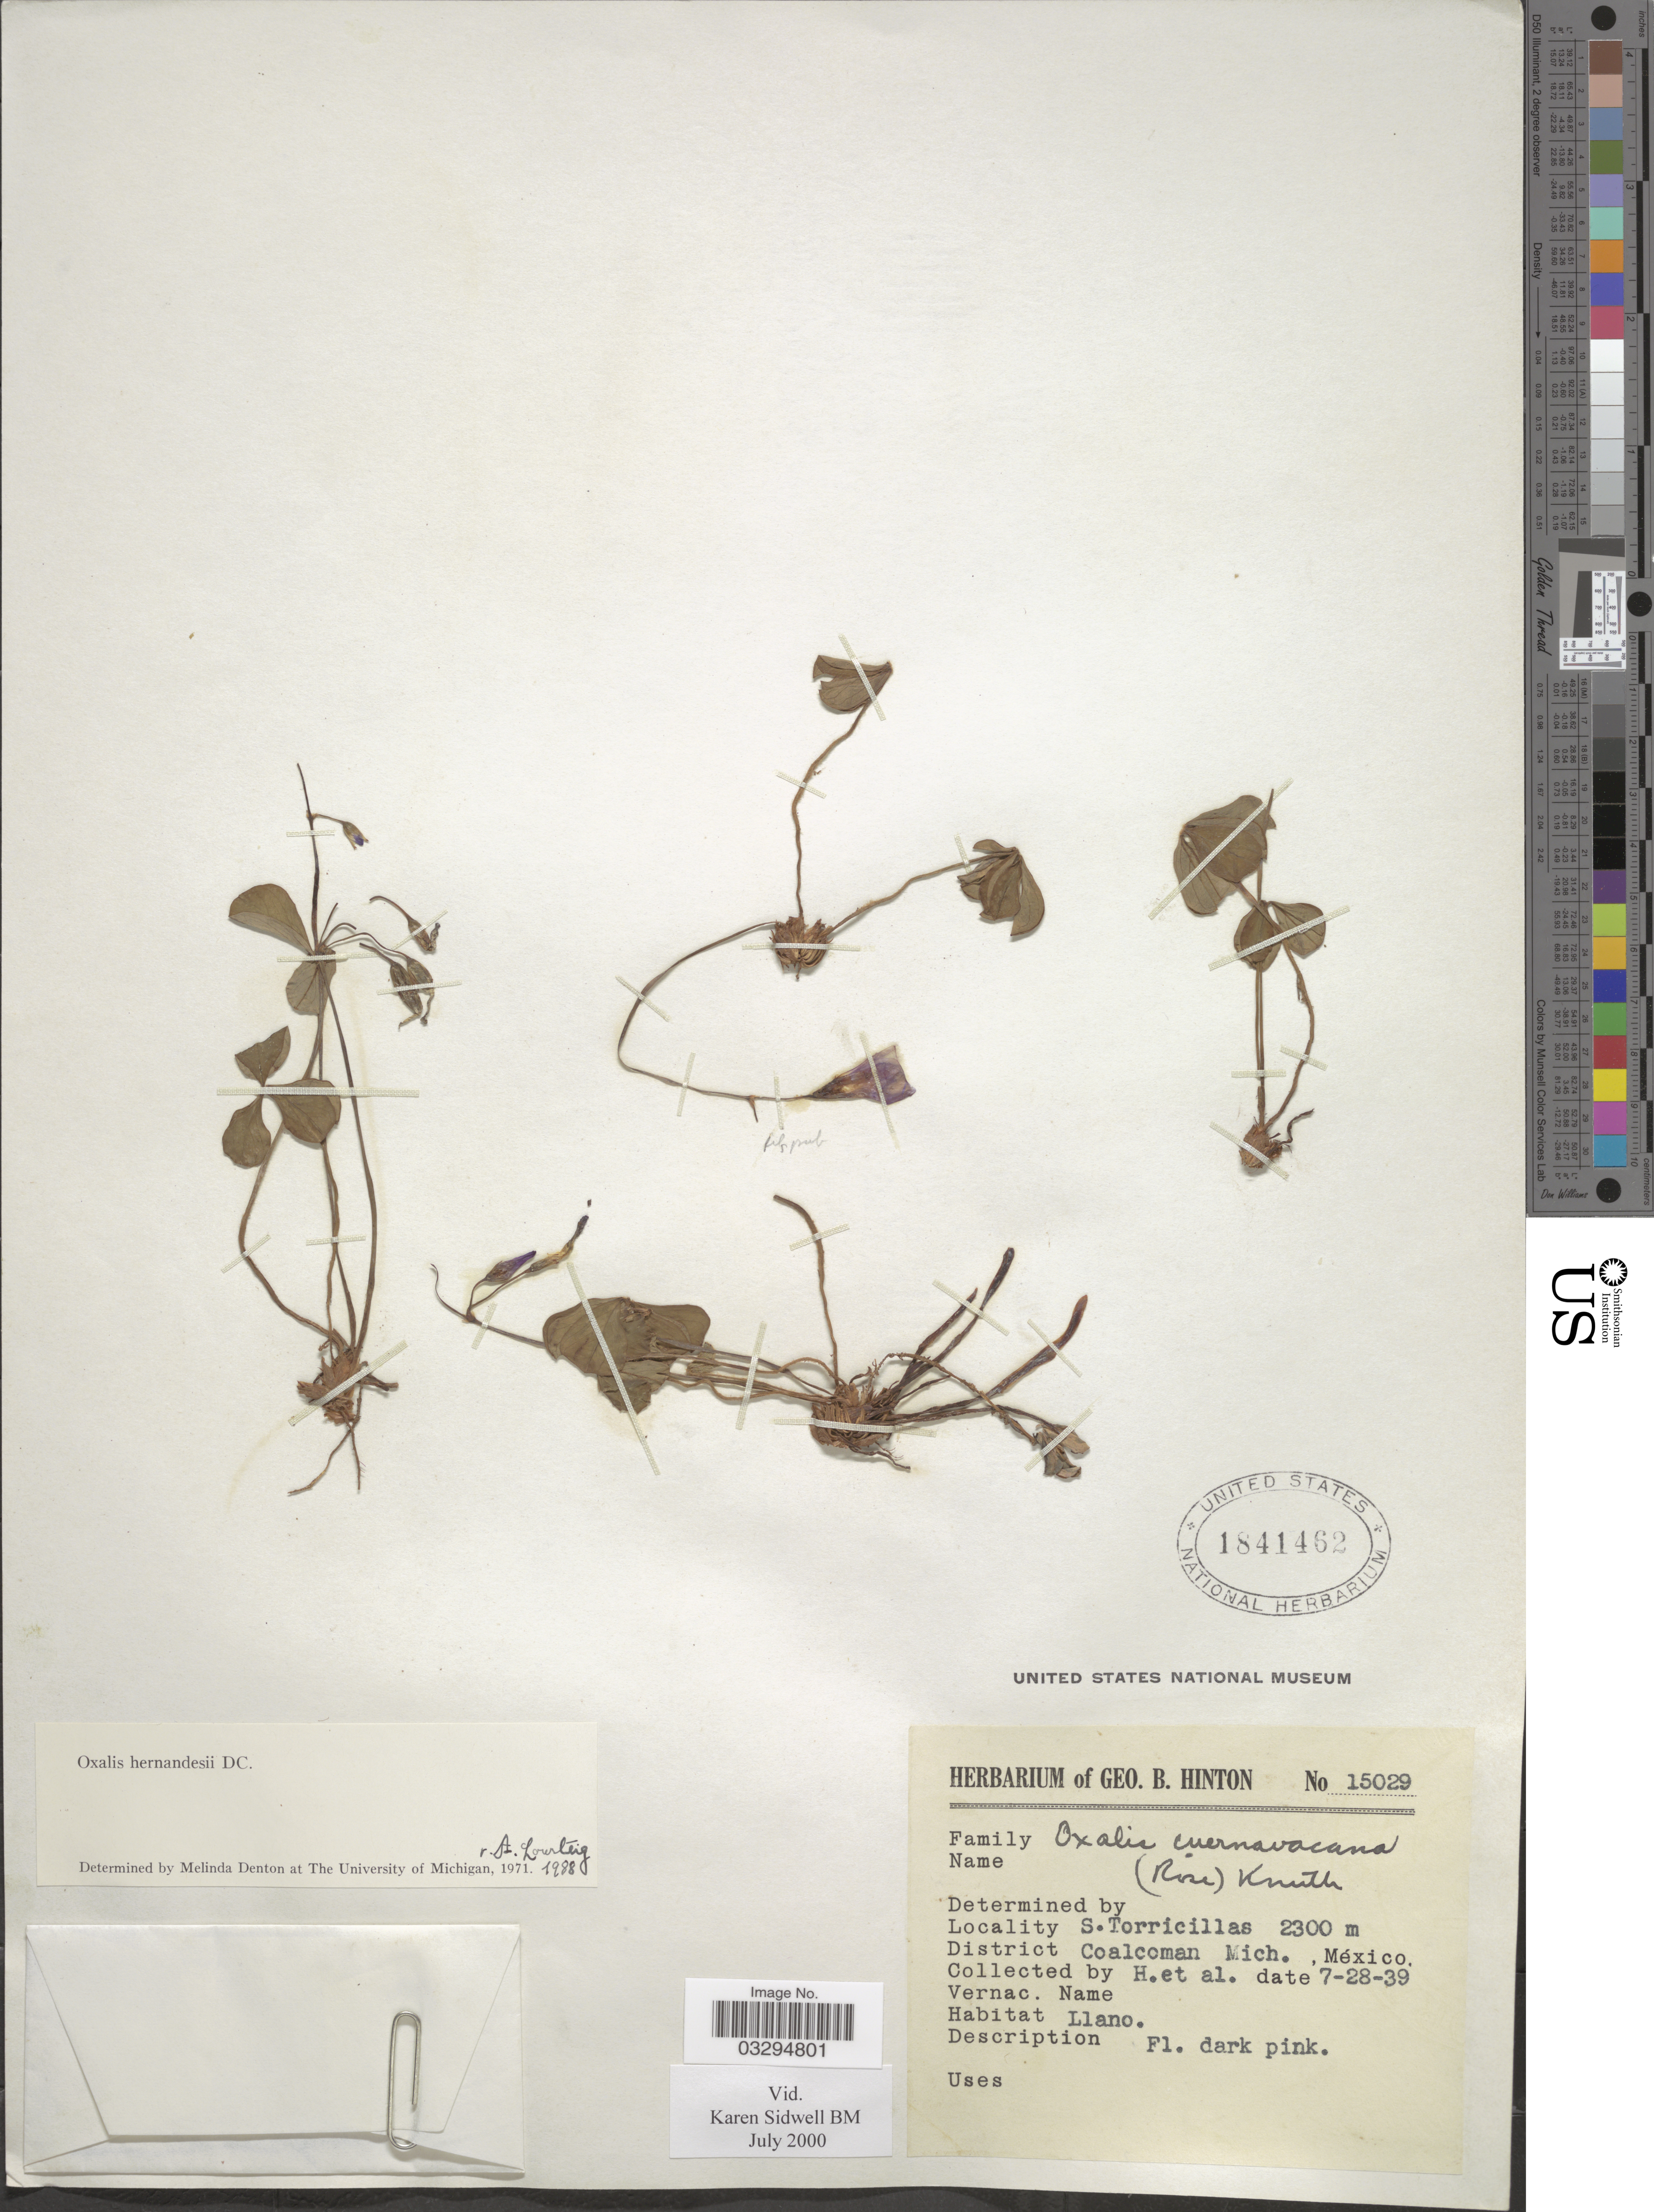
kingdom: Plantae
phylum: Tracheophyta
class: Magnoliopsida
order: Oxalidales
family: Oxalidaceae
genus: Oxalis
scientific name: Oxalis hernandezii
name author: Moc. & Sessé ex DC.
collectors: G. B. Hinton & et al.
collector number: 15029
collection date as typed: Transcribed d/m/y: 28/7/39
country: Mexico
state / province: Michoacán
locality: S. Torricillas, District Coalcoman.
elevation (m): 2300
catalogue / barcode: US 1841462